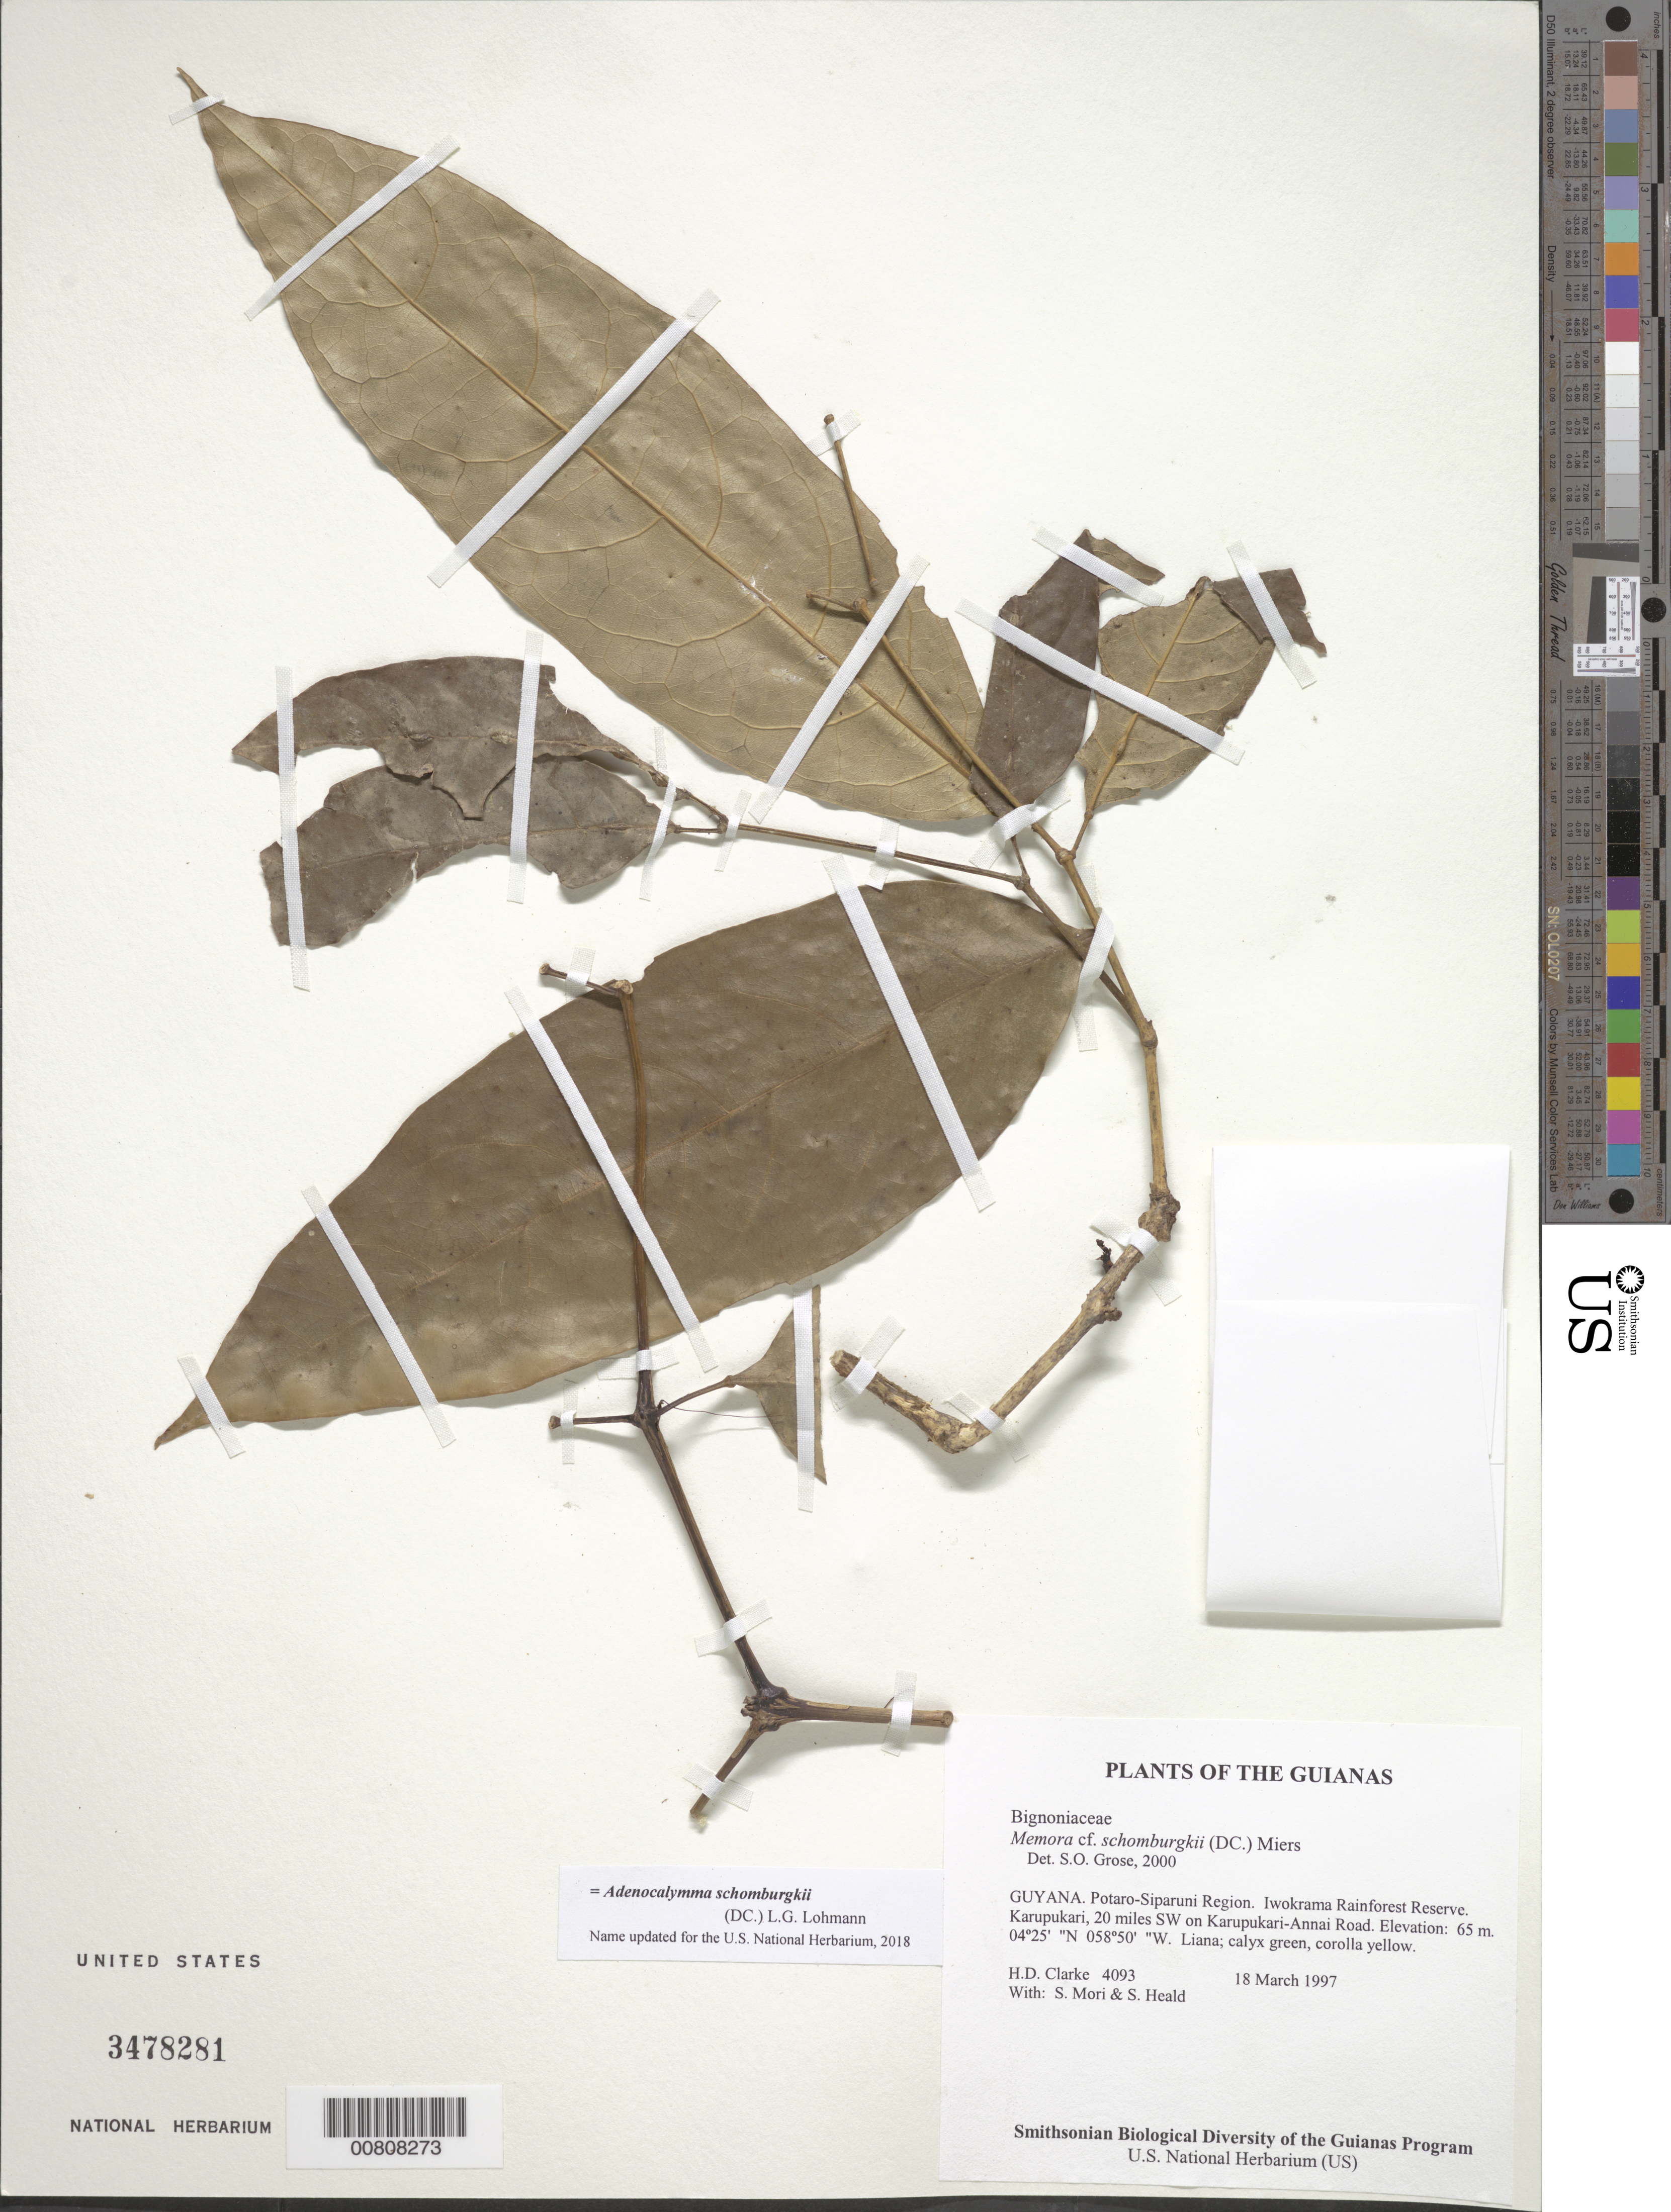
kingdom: Plantae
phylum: Tracheophyta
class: Magnoliopsida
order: Lamiales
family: Bignoniaceae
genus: Adenocalymma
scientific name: Adenocalymma schomburgkii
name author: (DC.) L.G. Lohmann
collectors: H. D. Clarke, S. Mori & S. Heald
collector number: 4093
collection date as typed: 18 March 1997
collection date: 1997-03-18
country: Guyana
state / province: Potaro-Siparuni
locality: Iwokrama Rainforest Reserve. Karupukari, 20 miles SW on Karupukari-Annai Road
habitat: Dense forest on brown sand; with Mora, Eschweilera & Pentaclethra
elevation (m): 65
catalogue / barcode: US 3478291